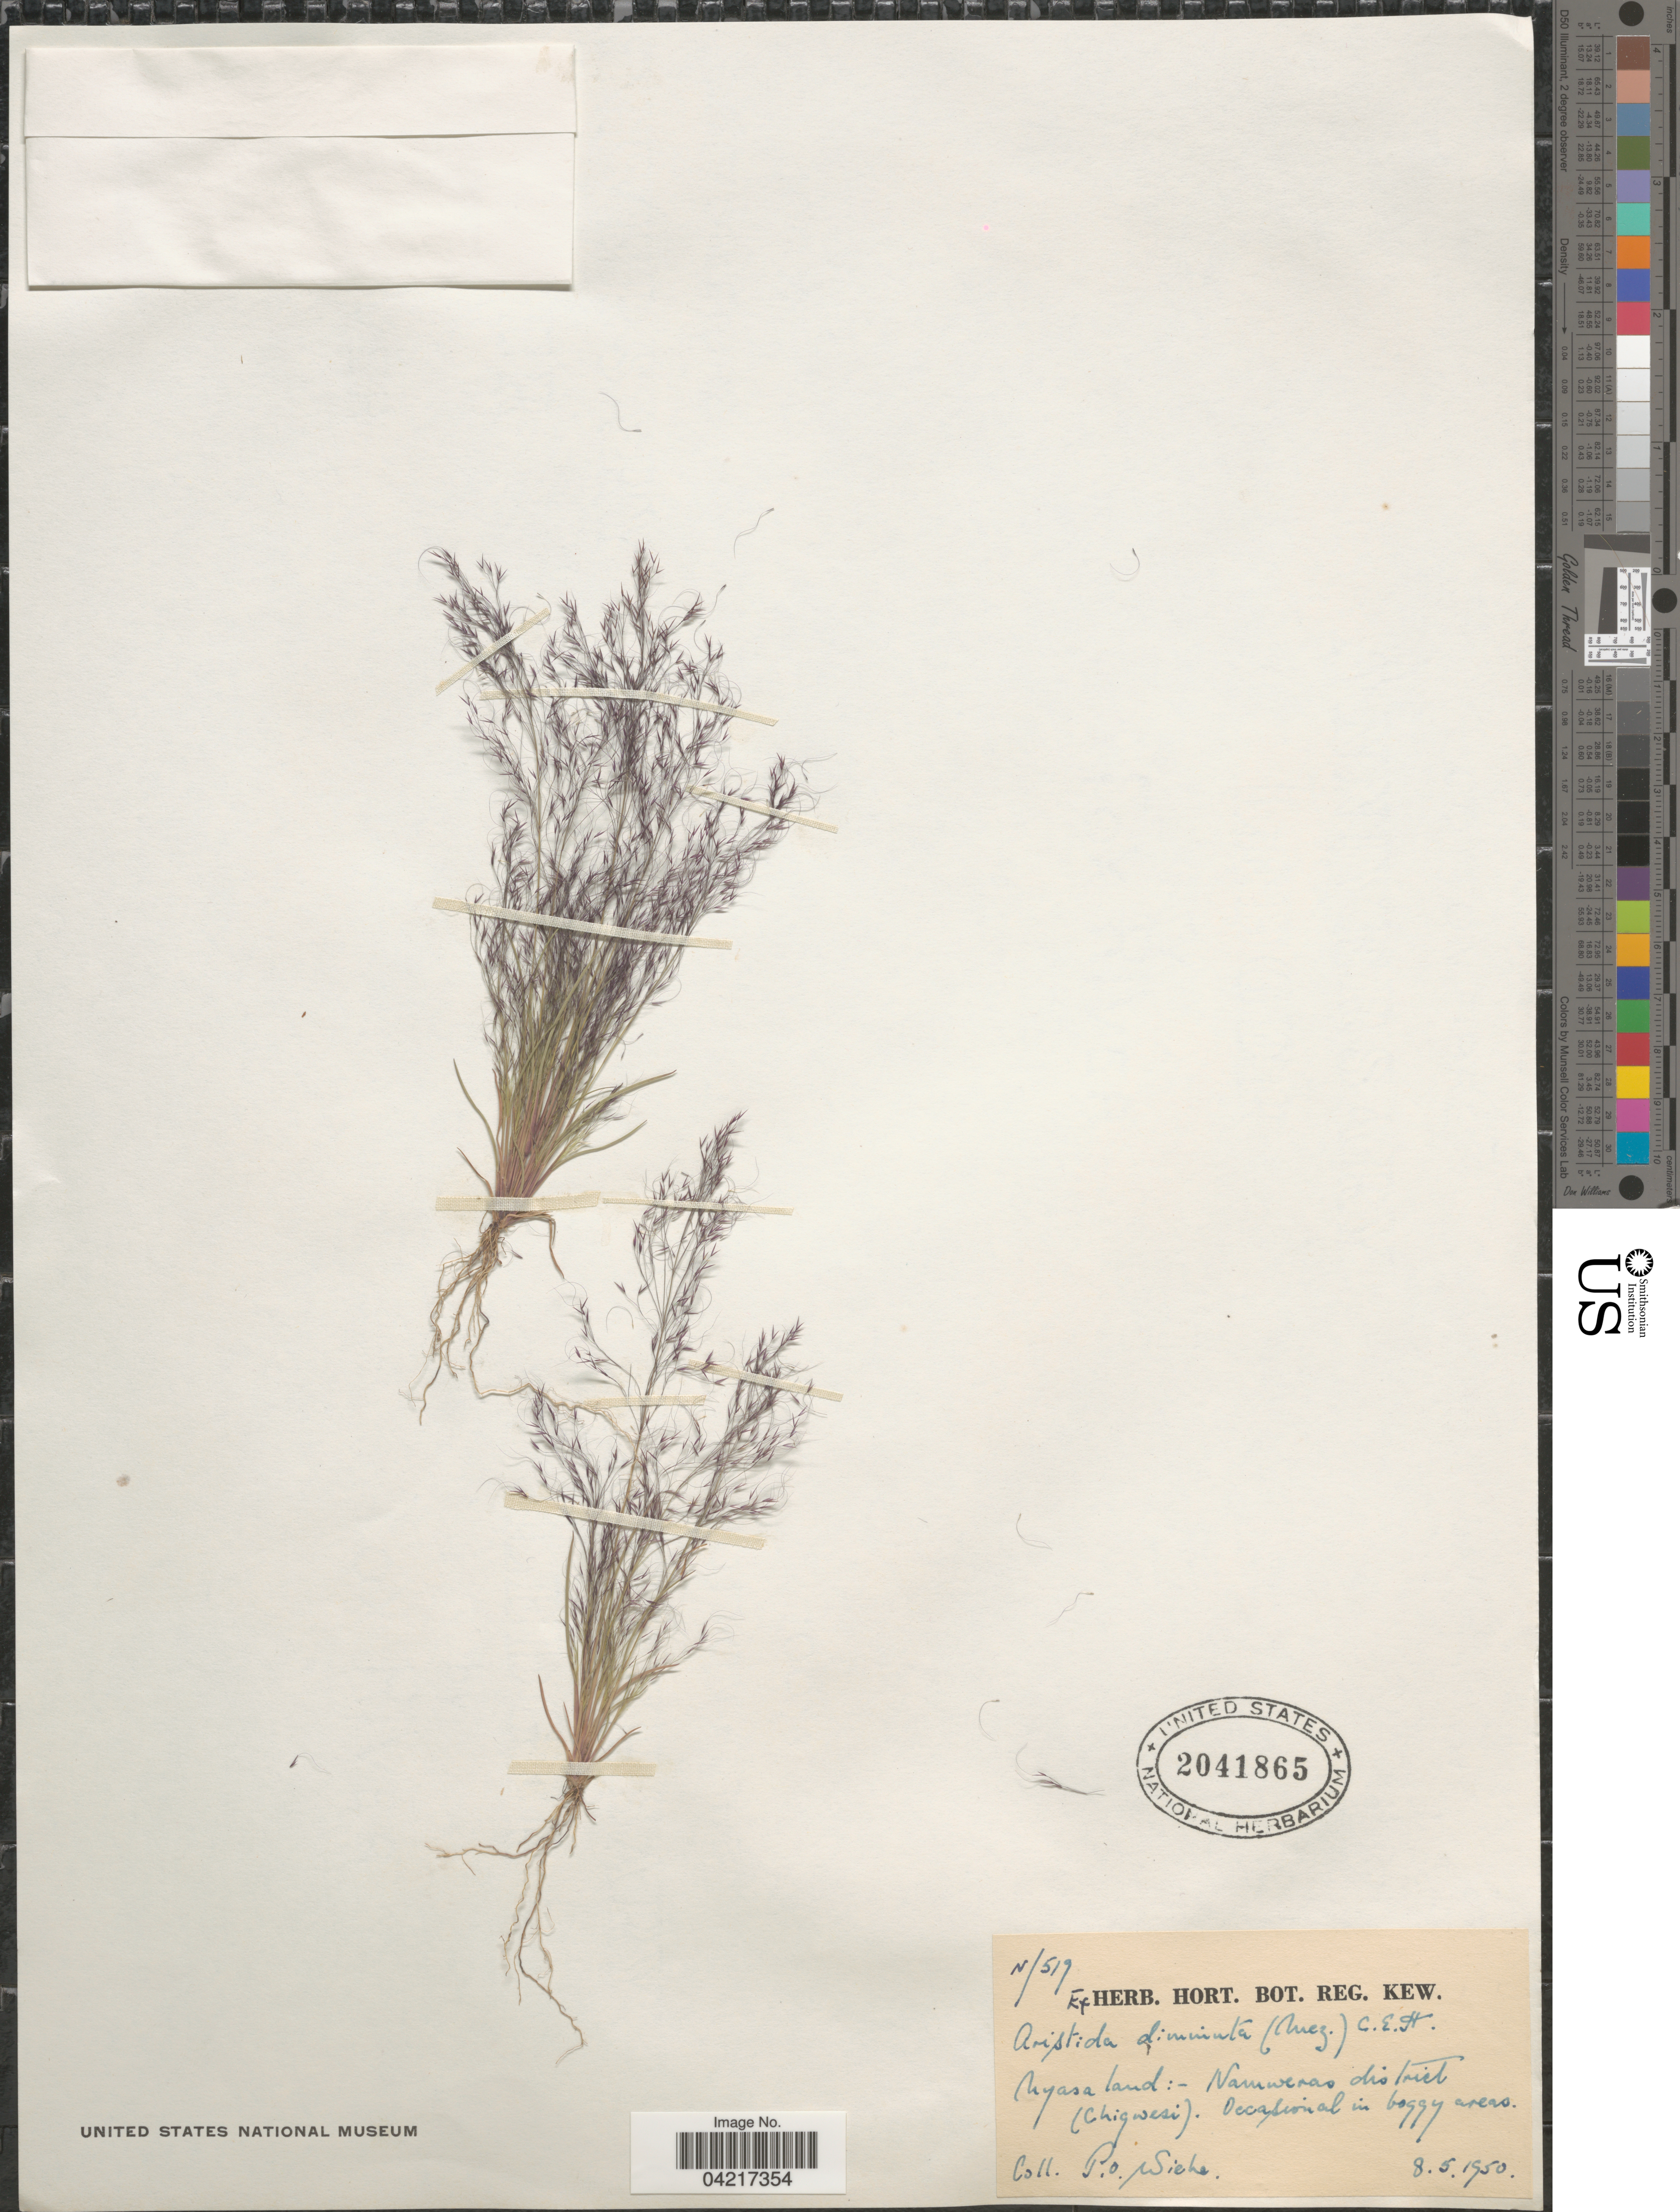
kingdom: Plantae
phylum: Tracheophyta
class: Liliopsida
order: Poales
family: Poaceae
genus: Aristida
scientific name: Aristida diminuta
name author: (Mez) C. E. Hubb.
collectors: P. Wiehe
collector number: N/519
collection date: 1950-05-08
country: Malawi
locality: Nyasaland: - Namweras district (Chigwesi).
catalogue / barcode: US 2041865